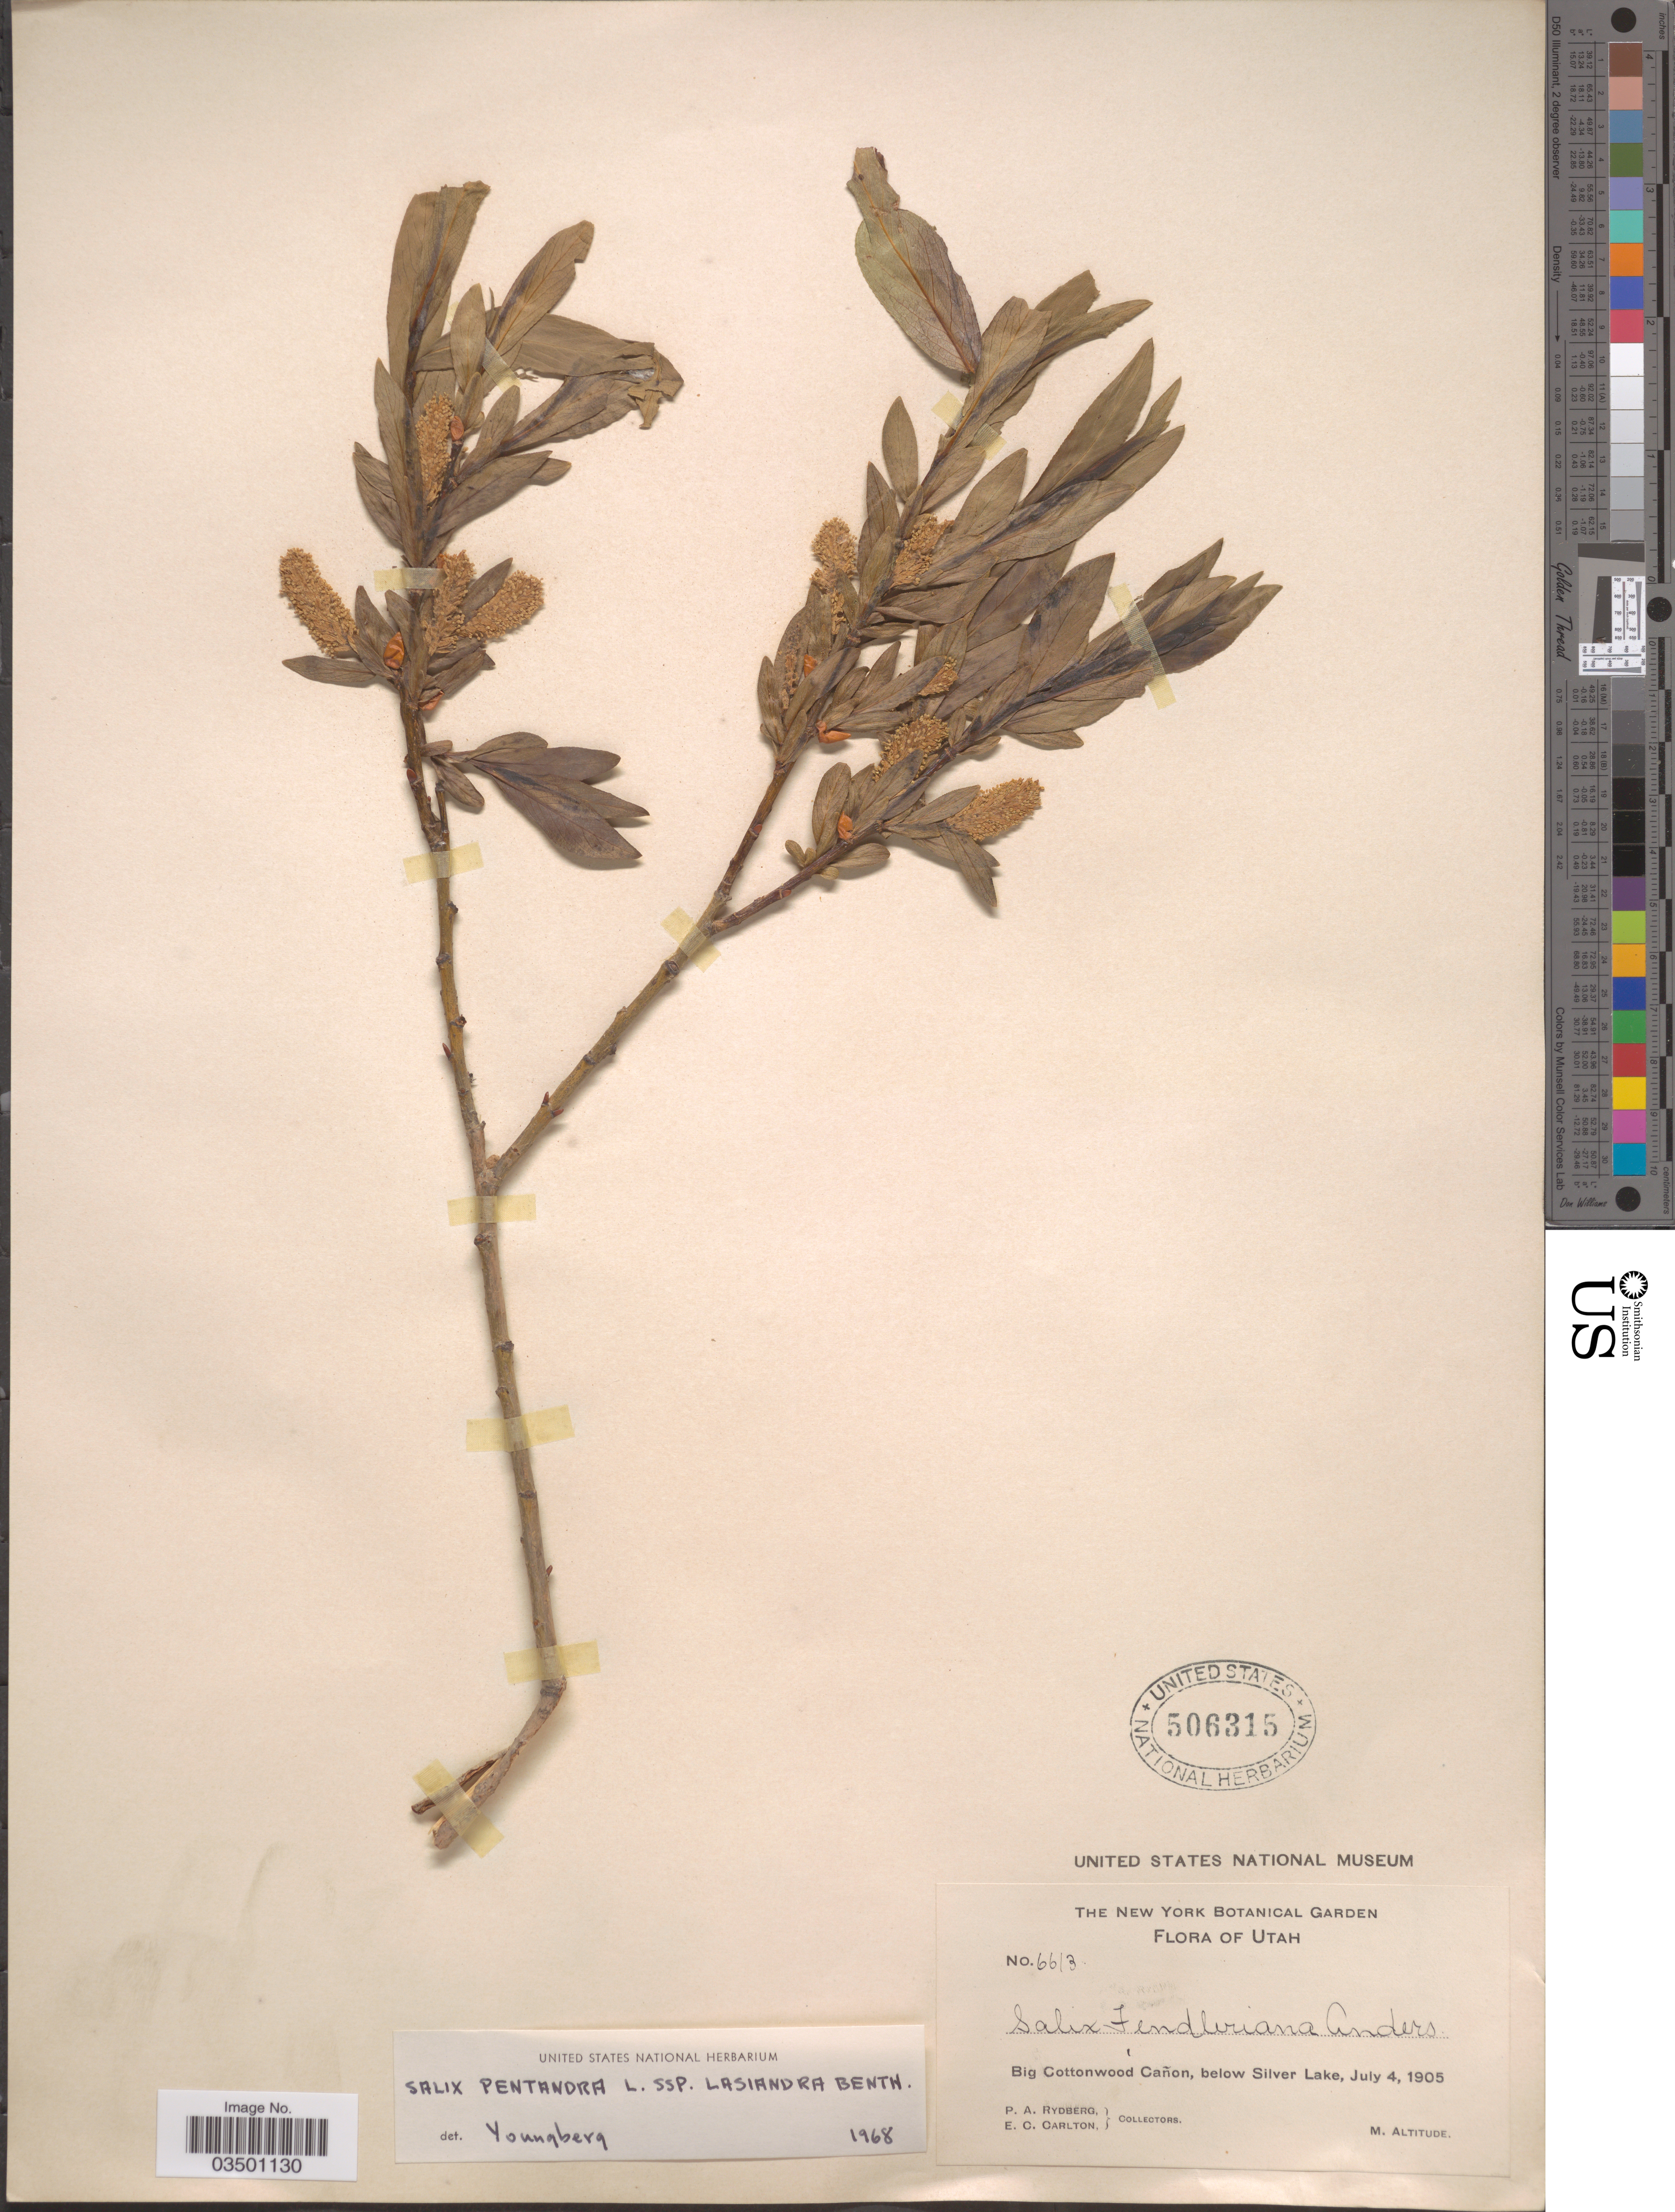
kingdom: Plantae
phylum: Tracheophyta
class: Magnoliopsida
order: Malpighiales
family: Salicaceae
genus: Salix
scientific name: Salix lasiandra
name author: Benth.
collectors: P. A. Rydberg & E. Carlton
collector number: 6613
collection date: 1905-07-04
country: United States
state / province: Utah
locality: Big Cottonwood Cañon, below Silver Lake.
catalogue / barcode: US 506315